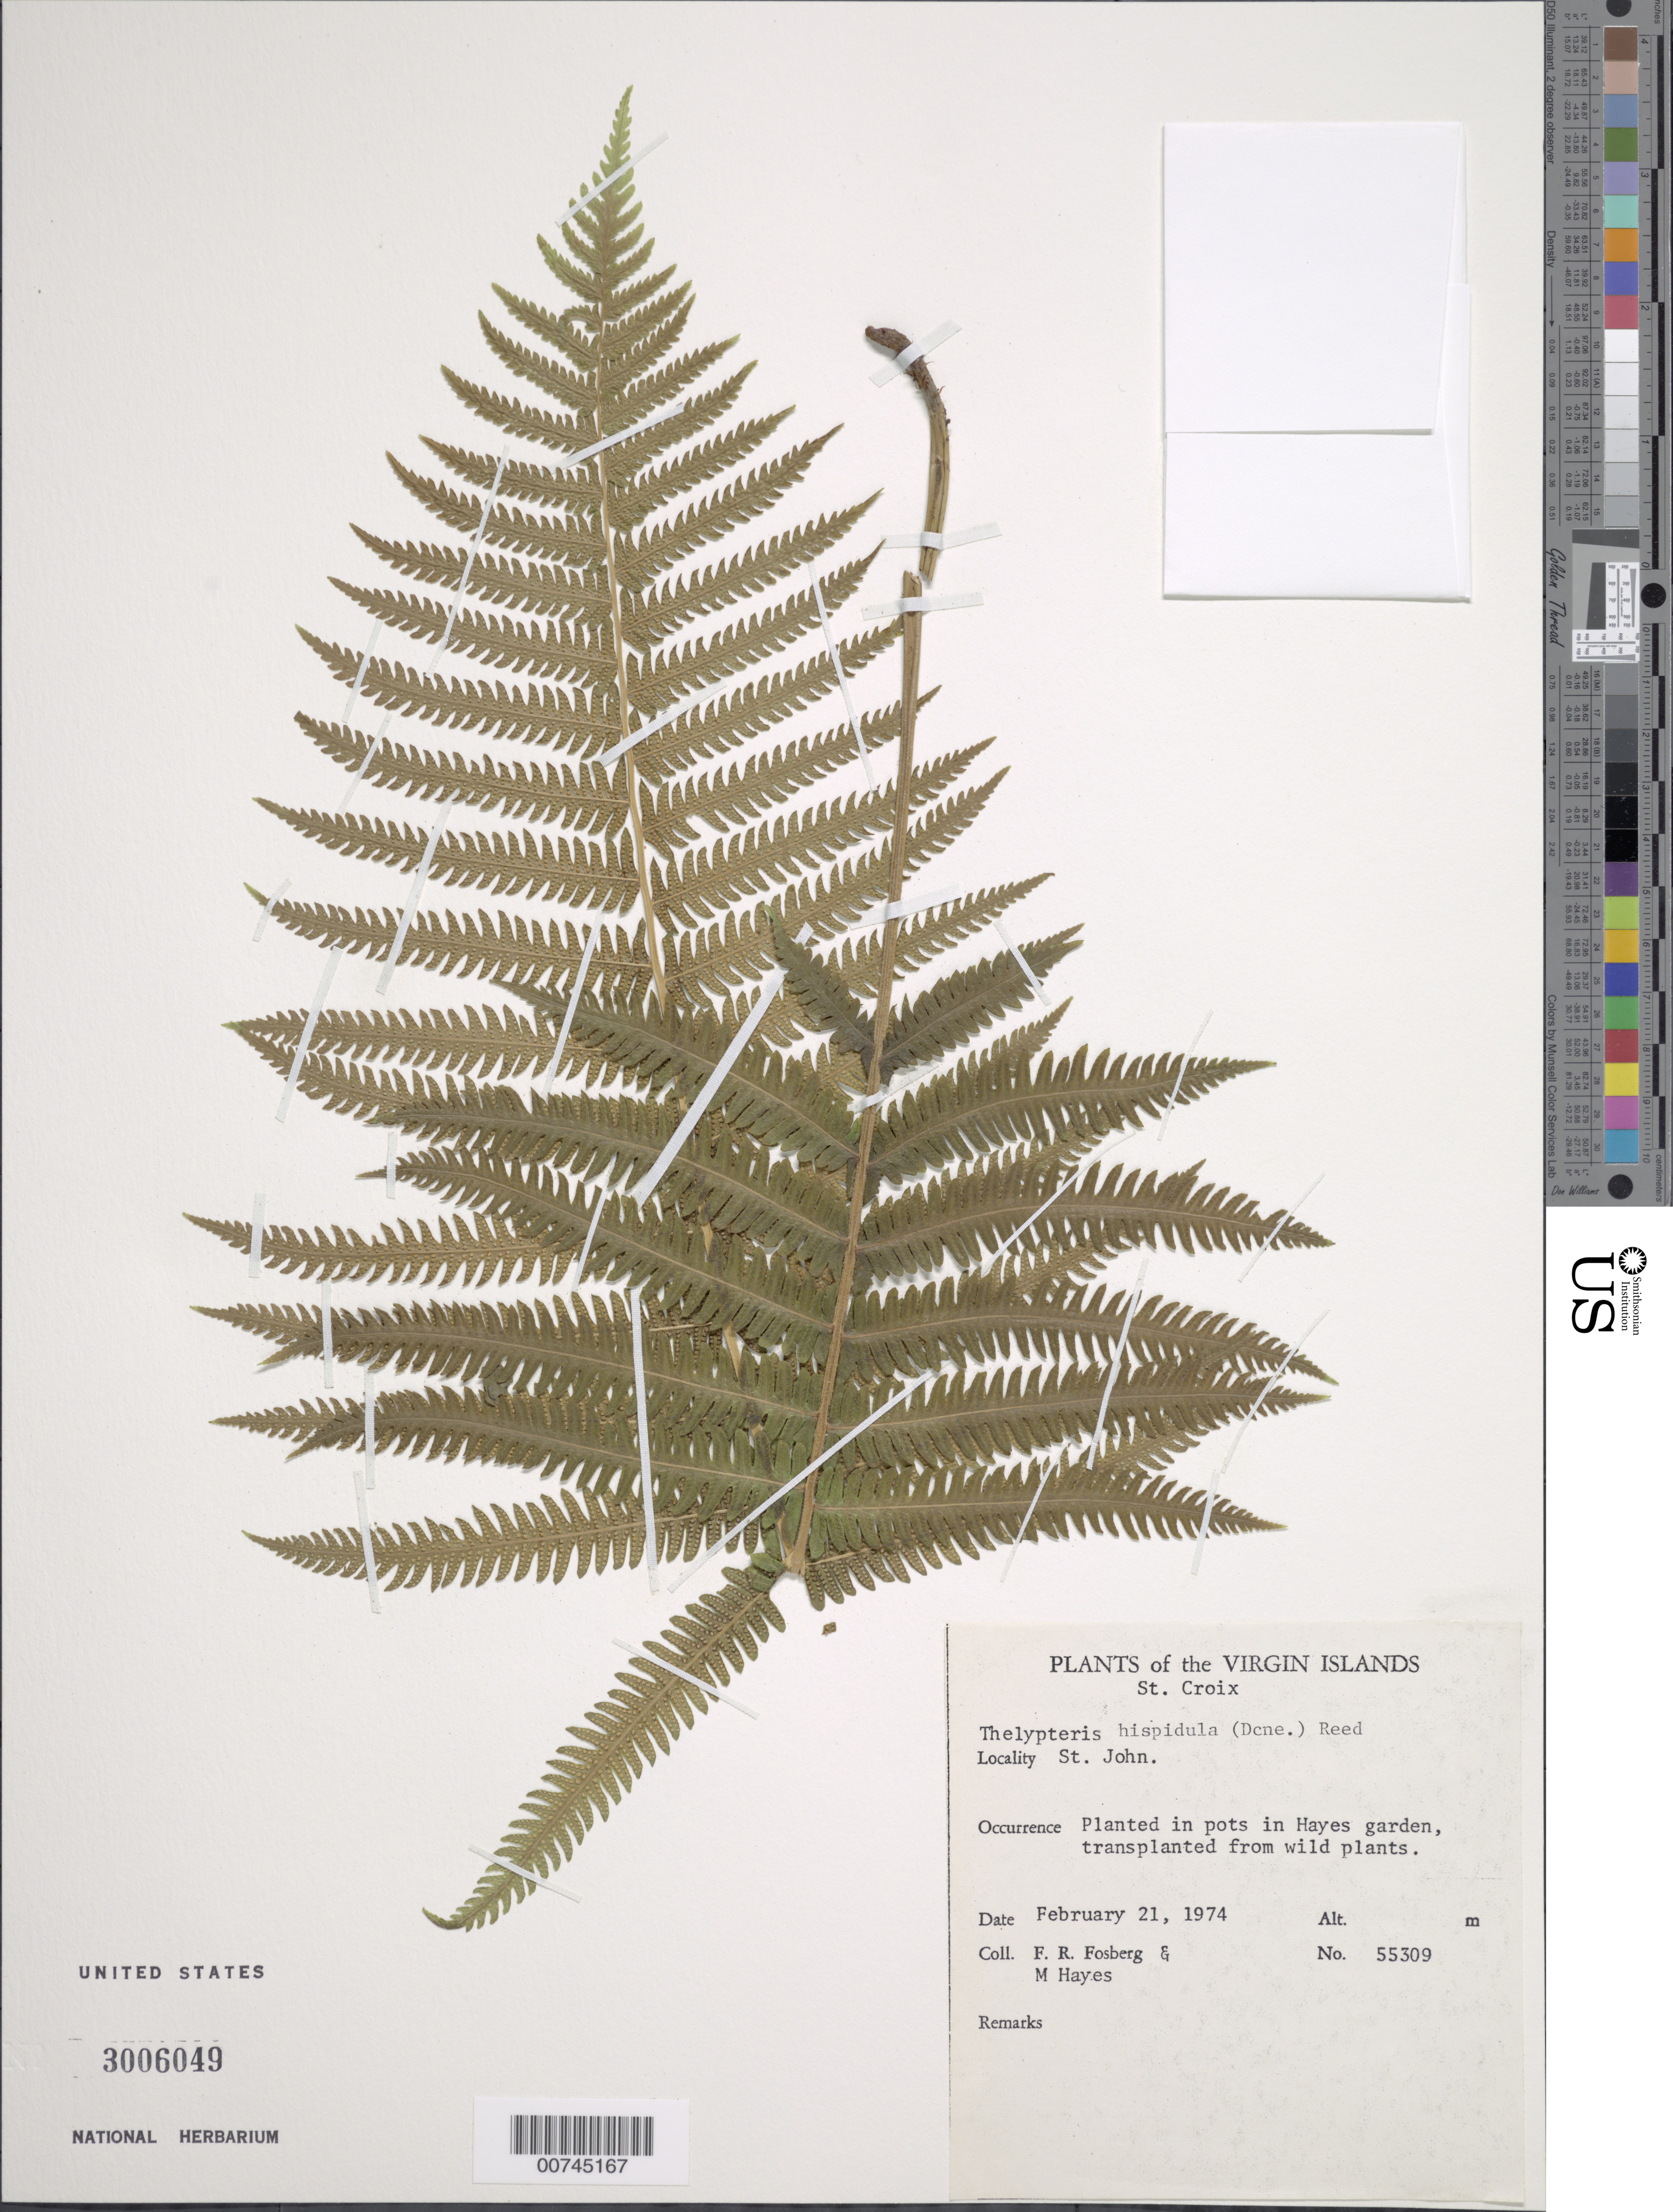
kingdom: Plantae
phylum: Tracheophyta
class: Polypodiopsida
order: Polypodiales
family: Thelypteridaceae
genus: Christella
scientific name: Christella hispidula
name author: (Decne.) Holttum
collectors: F. R. Fosberg & M. Hayes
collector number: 55309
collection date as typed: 21 Feb 1974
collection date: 1974-02-21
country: U.S. Virgin Islands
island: St. John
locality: Planted in pots in Hayes Garden, transplanted from wild plants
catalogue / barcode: US 3006049